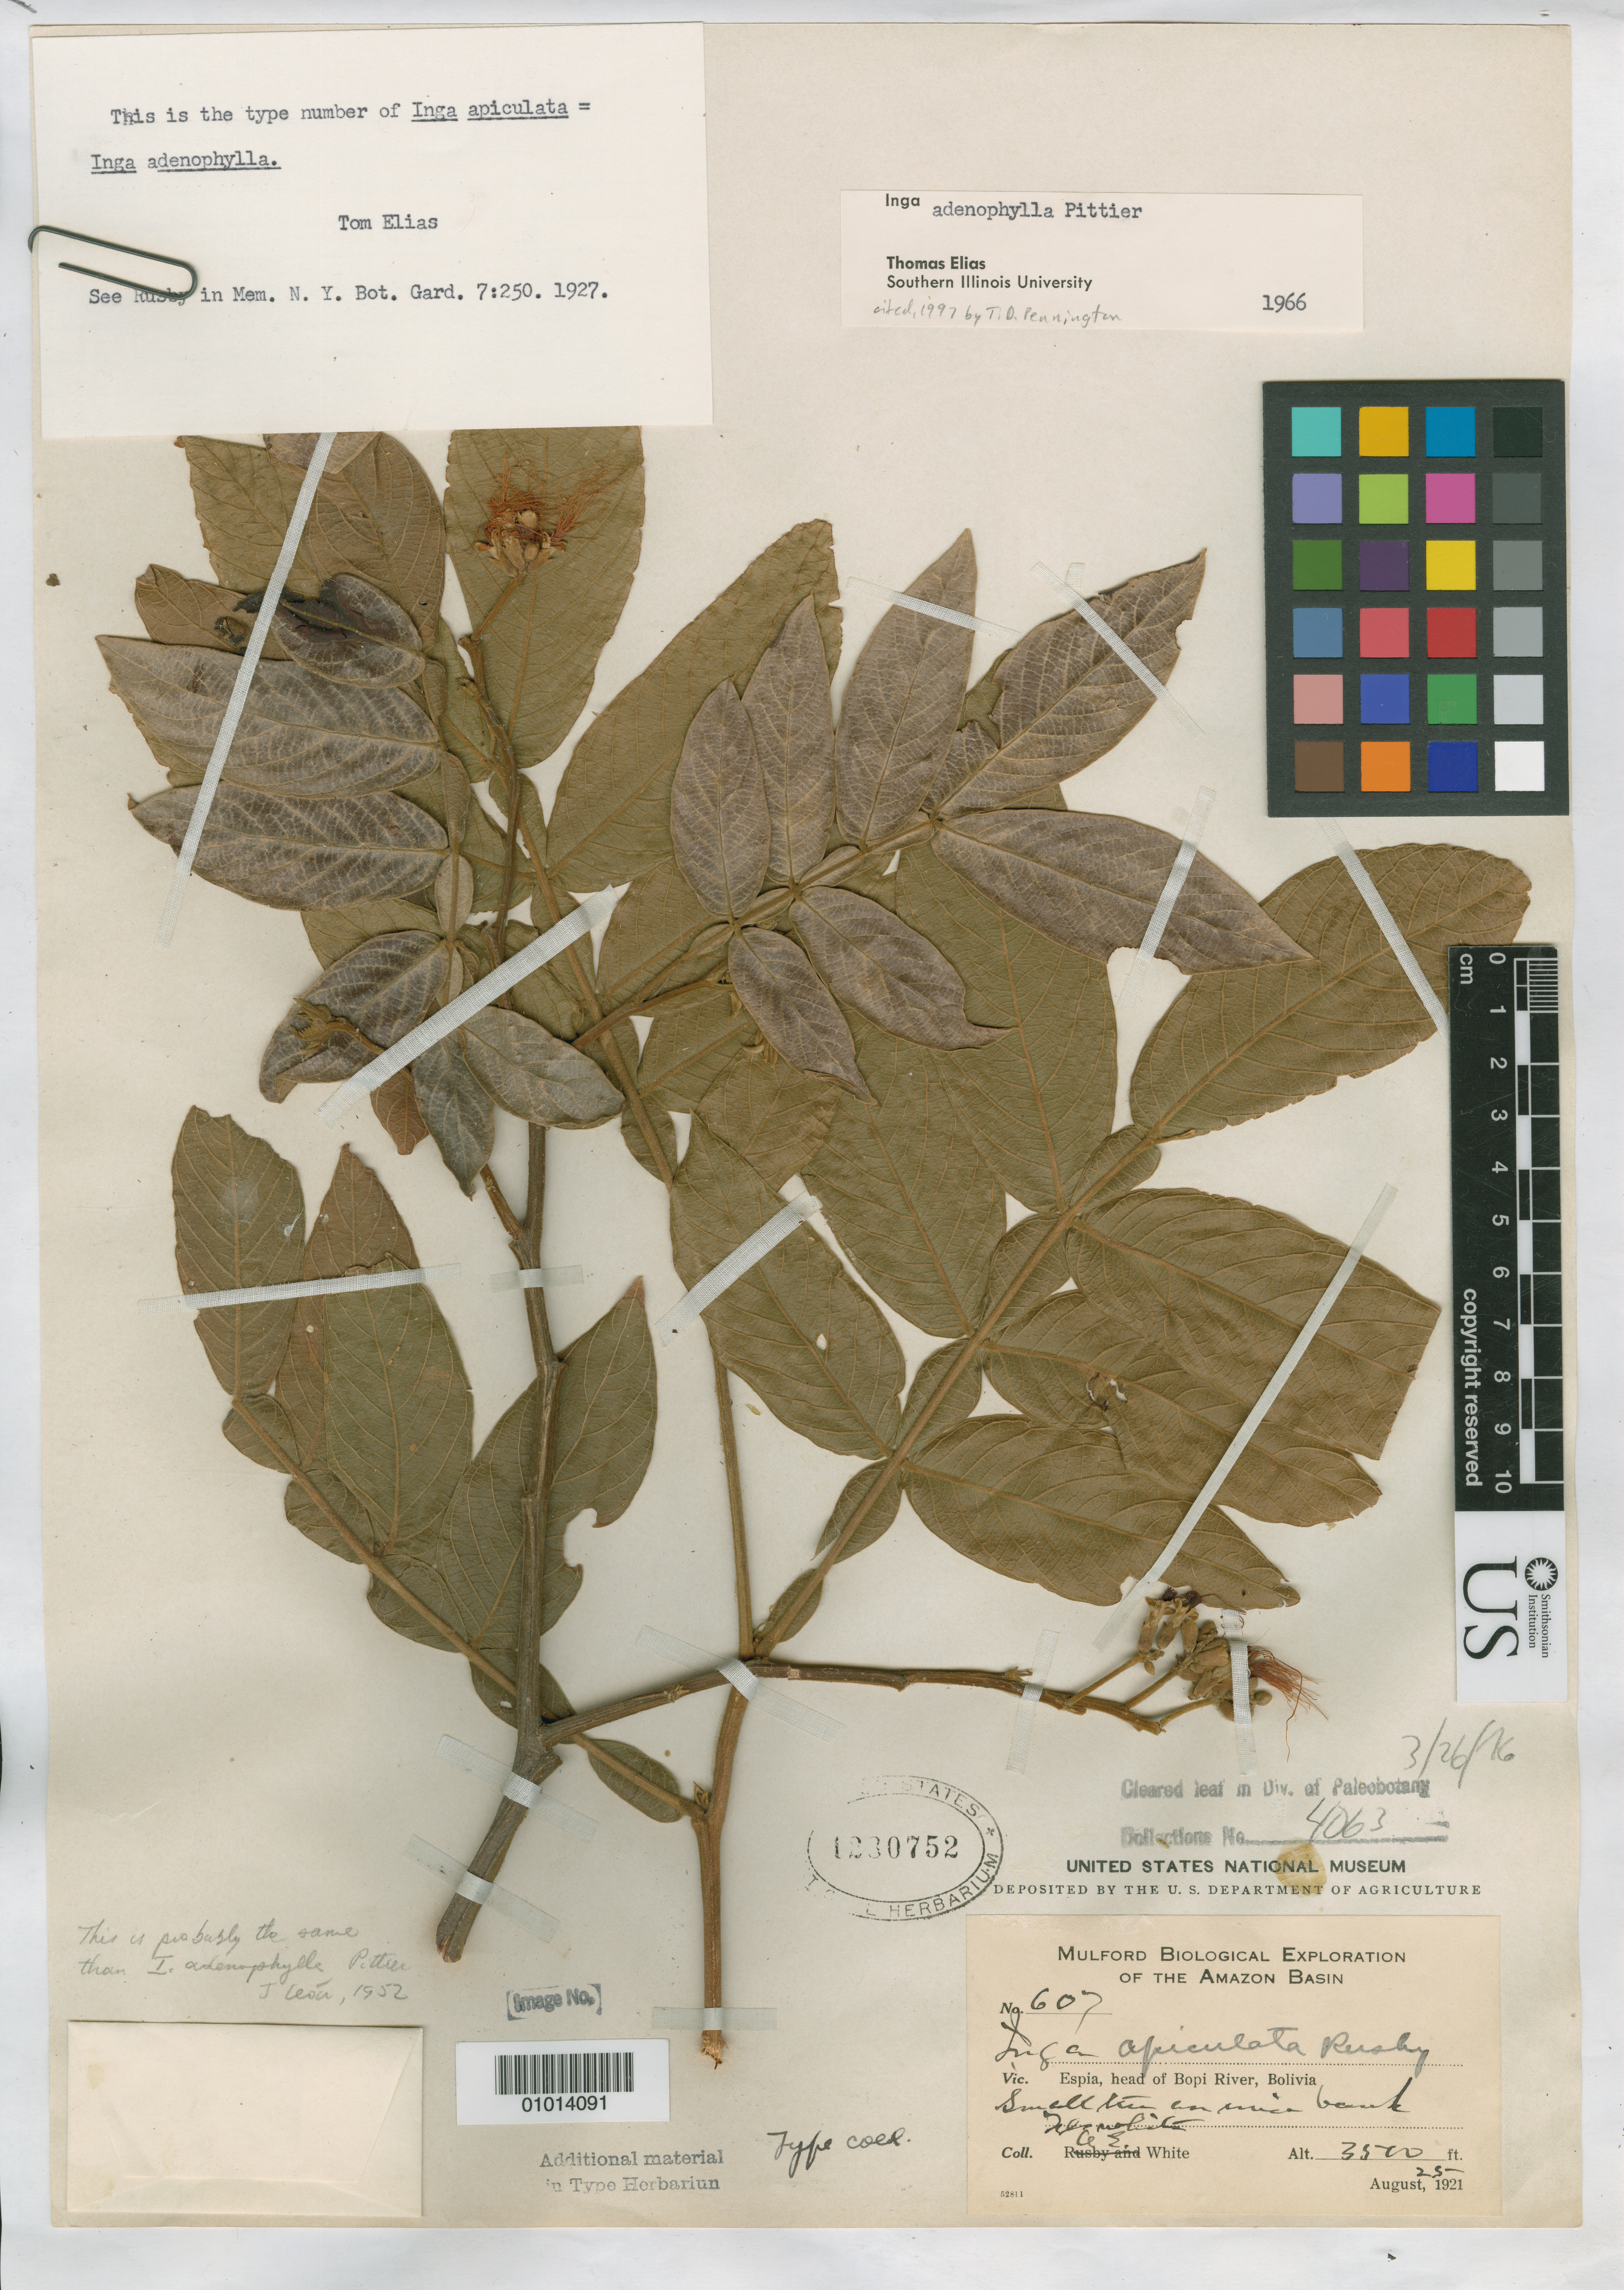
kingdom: Plantae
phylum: Tracheophyta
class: Magnoliopsida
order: Fabales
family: Fabaceae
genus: Inga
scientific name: Inga apiculata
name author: Rusby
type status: Isotype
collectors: O. E. White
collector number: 607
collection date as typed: August 25, 1921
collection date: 1921-08-25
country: Bolivia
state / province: La Paz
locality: Espia, head of Bopi River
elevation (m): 1067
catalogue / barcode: US 1230752